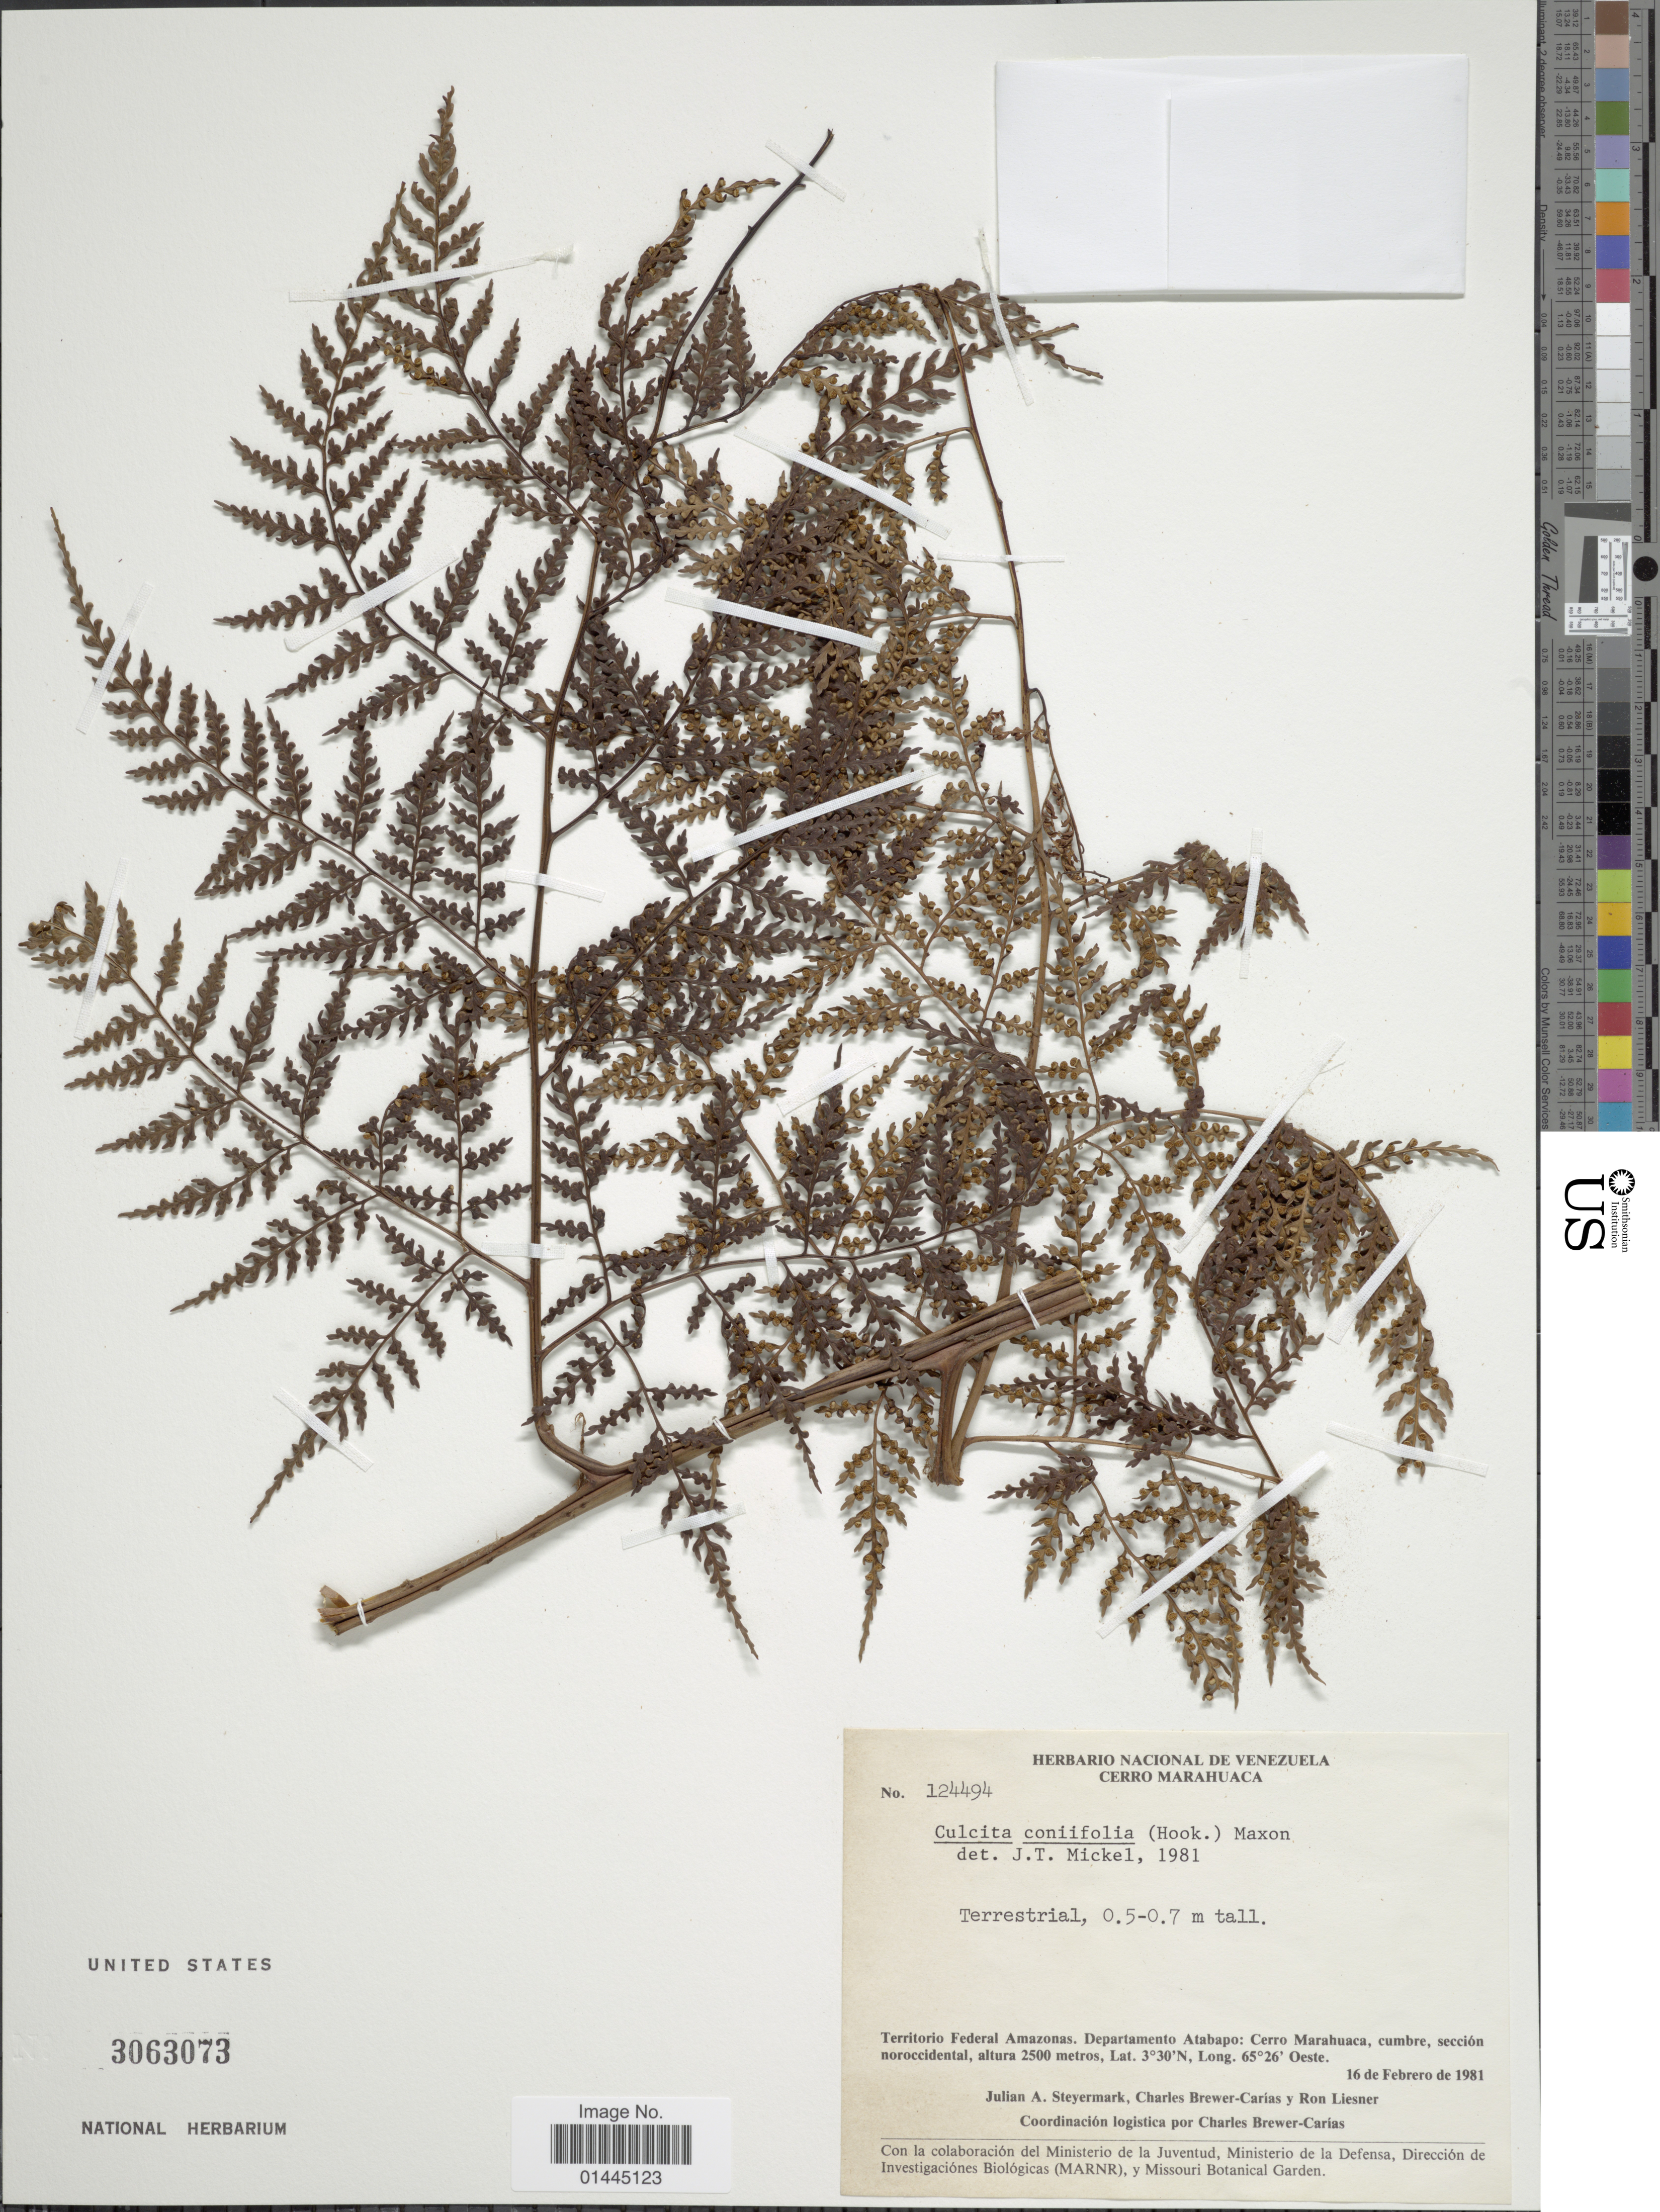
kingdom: Plantae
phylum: Tracheophyta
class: Polypodiopsida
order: Cyatheales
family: Culcitaceae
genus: Culcita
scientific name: Culcita coniifolia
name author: (Hook.) Maxon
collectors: J. Steyermark, C. Brewer-Carias & R. L. Liesner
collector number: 124494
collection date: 1981-02-16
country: Colombia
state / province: Amazônas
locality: Territorio Federal Amazonas, Departamento Atabapo: Cerro Marahuaca, cumbre, seccion noroccidental.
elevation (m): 2500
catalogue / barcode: US 3063073